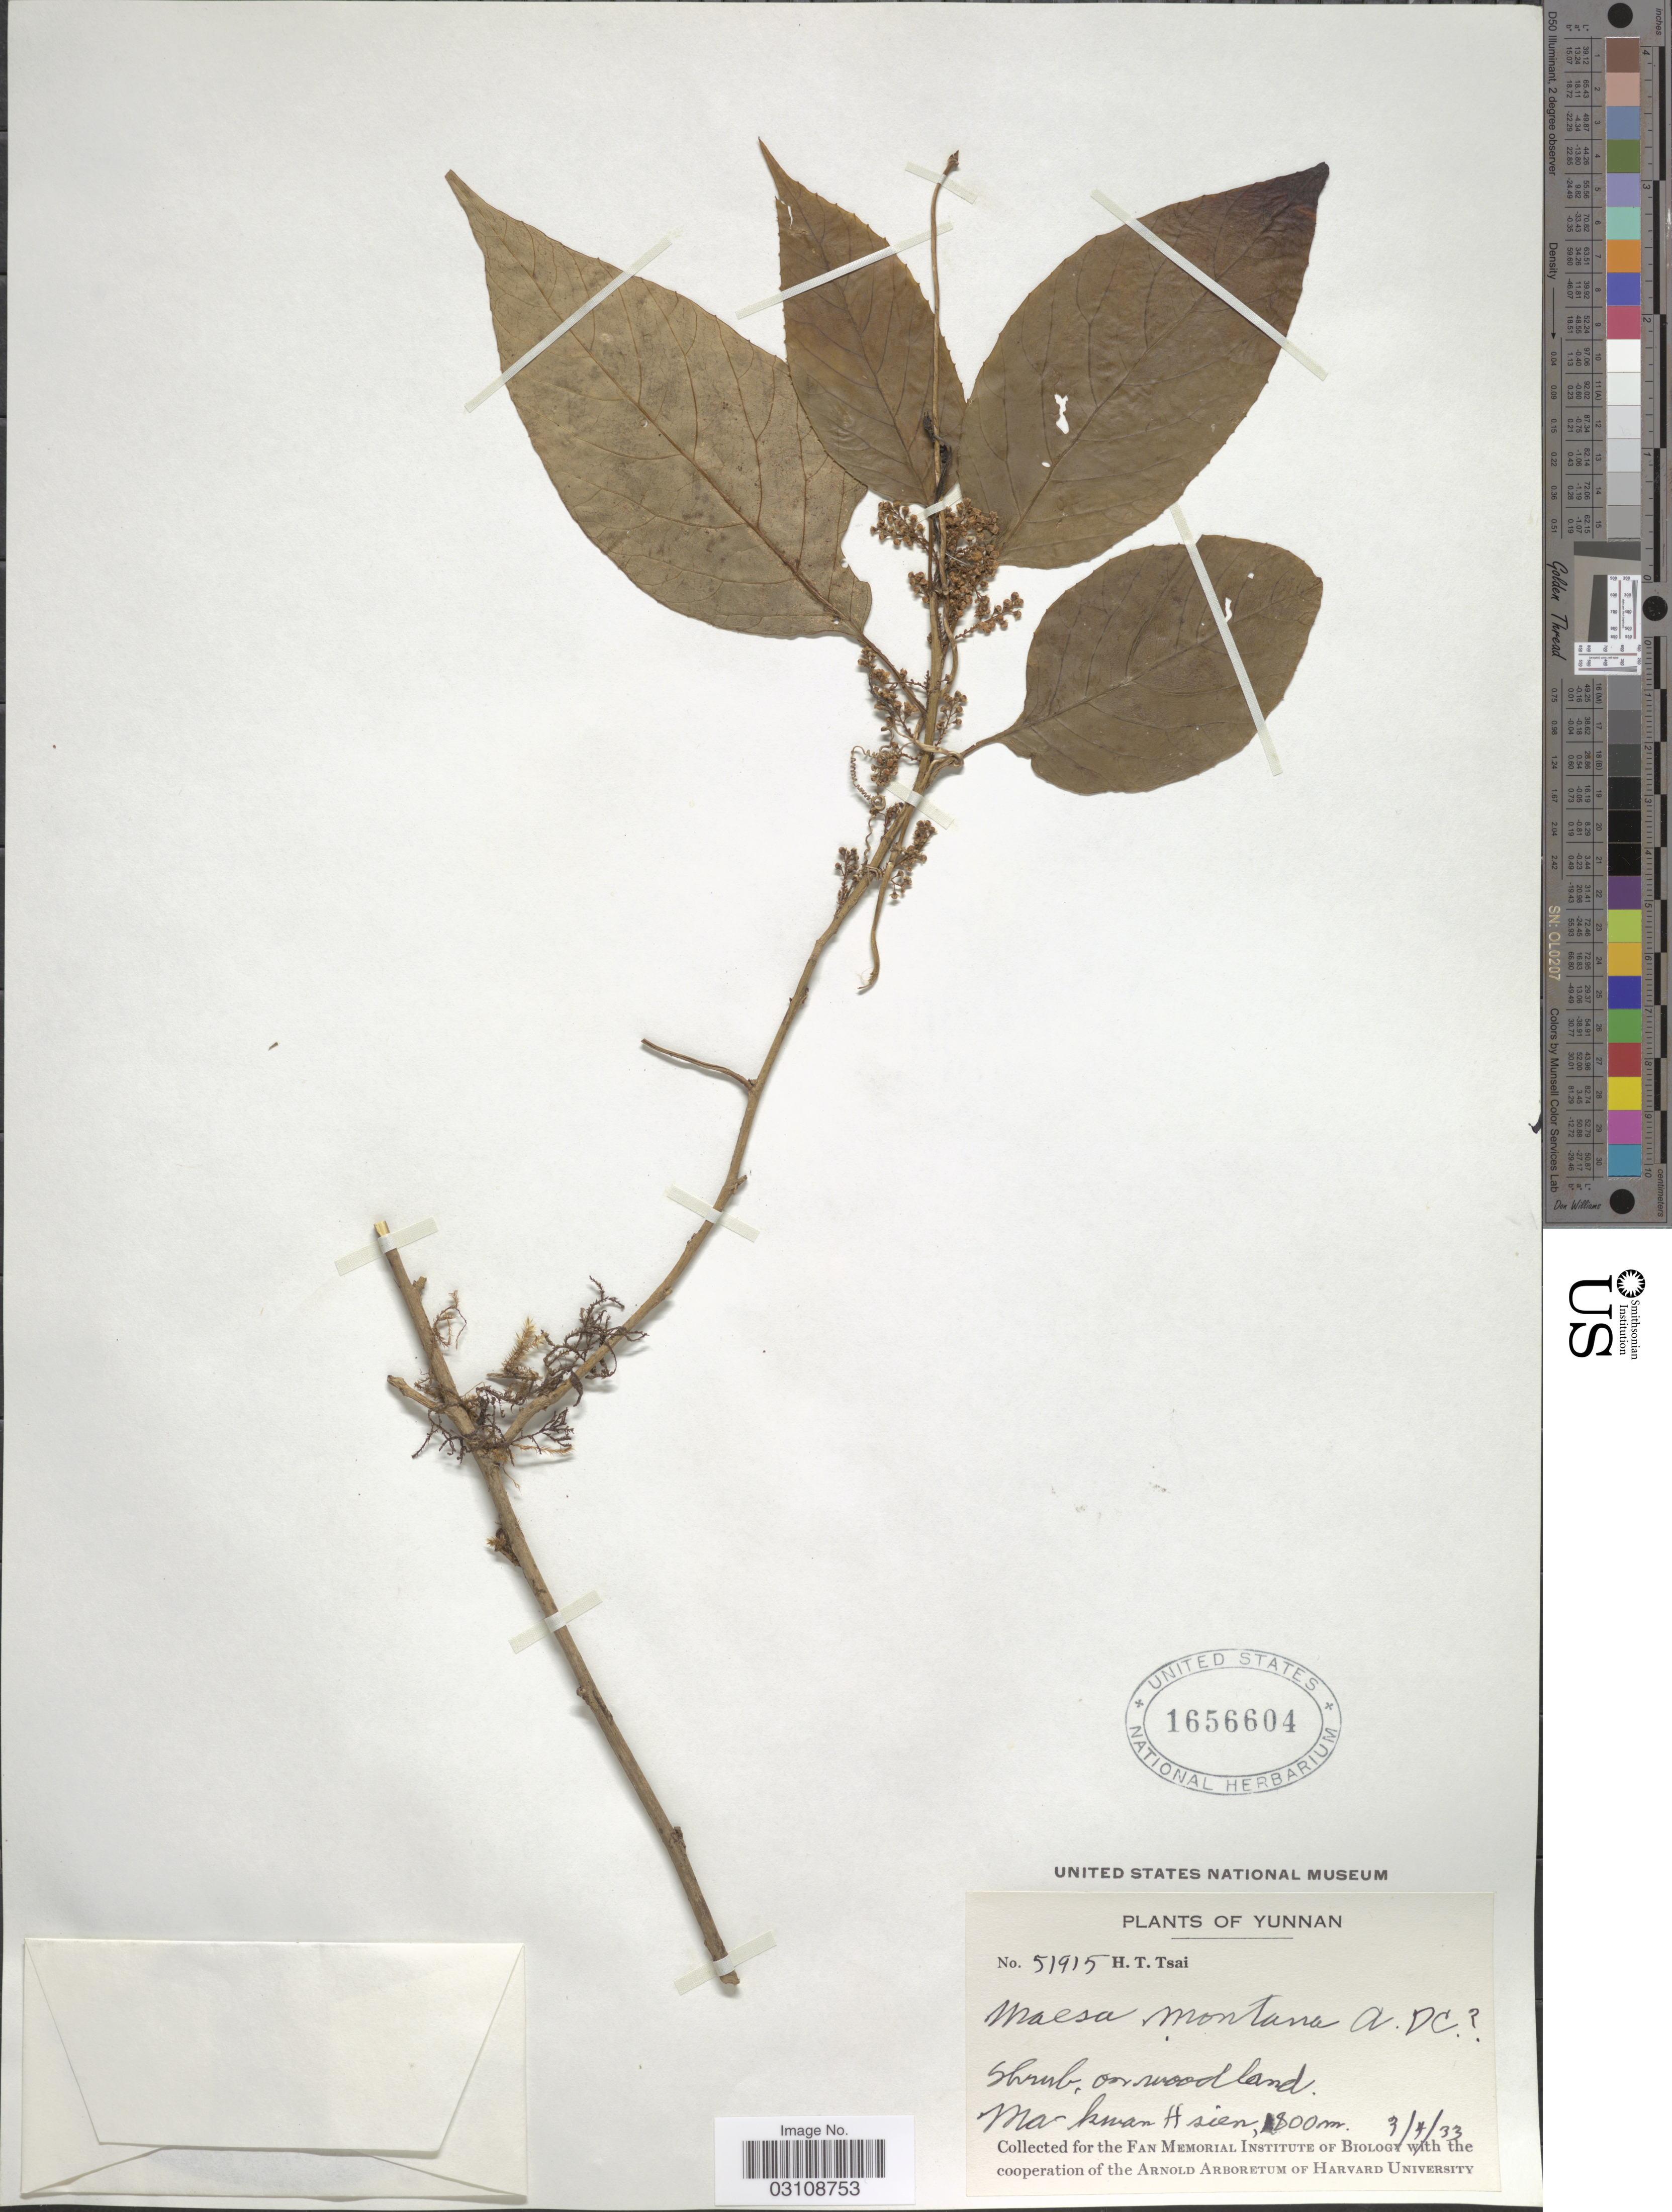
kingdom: Plantae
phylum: Tracheophyta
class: Magnoliopsida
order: Ericales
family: Primulaceae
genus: Maesa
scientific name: Maesa montana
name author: A. DC.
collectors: H. Tsai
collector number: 51915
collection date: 1933-04-03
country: China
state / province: Yunnan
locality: Ma-kwan Hsien.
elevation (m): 1800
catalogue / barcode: US 1656604